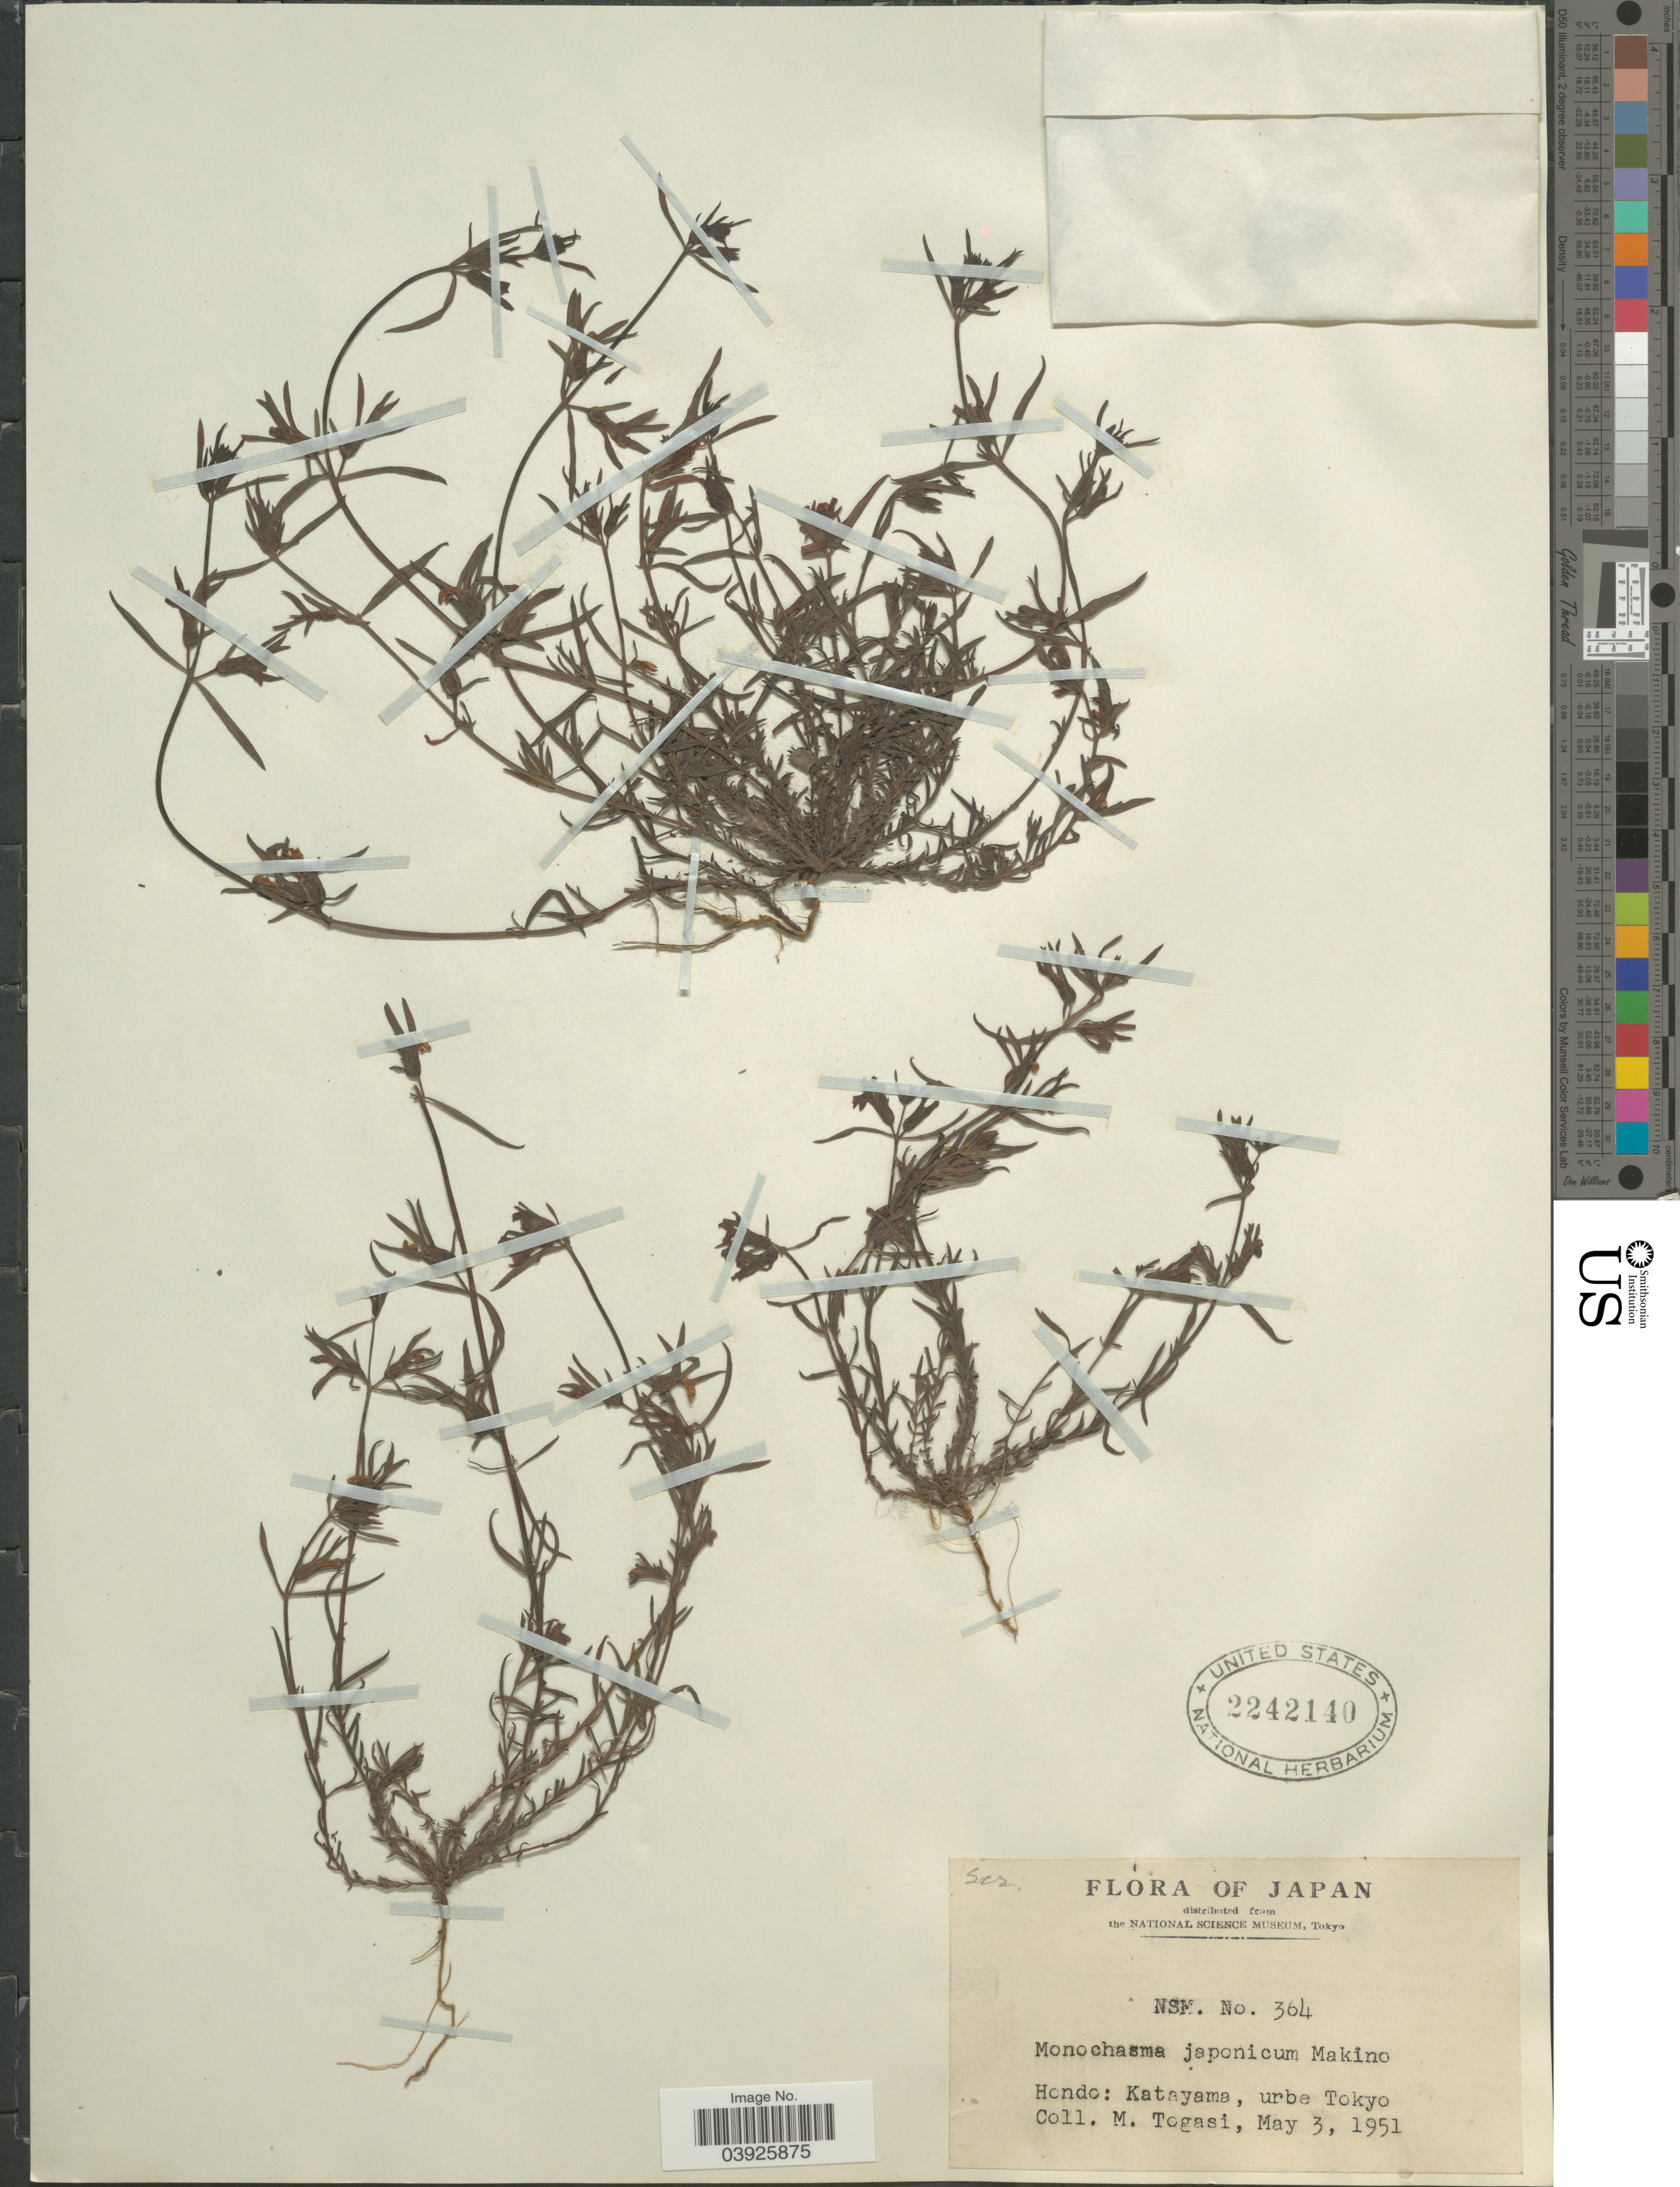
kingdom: Plantae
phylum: Tracheophyta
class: Magnoliopsida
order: Lamiales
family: Orobanchaceae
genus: Monochasma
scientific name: Monochasma japonicum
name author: (Maxim.) Makino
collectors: M. Togasi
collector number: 364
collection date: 1951-05-03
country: Japan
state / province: Tokyo, Federal City of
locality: Hondo: Katayama, urbe Tokyo.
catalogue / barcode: US 2242140